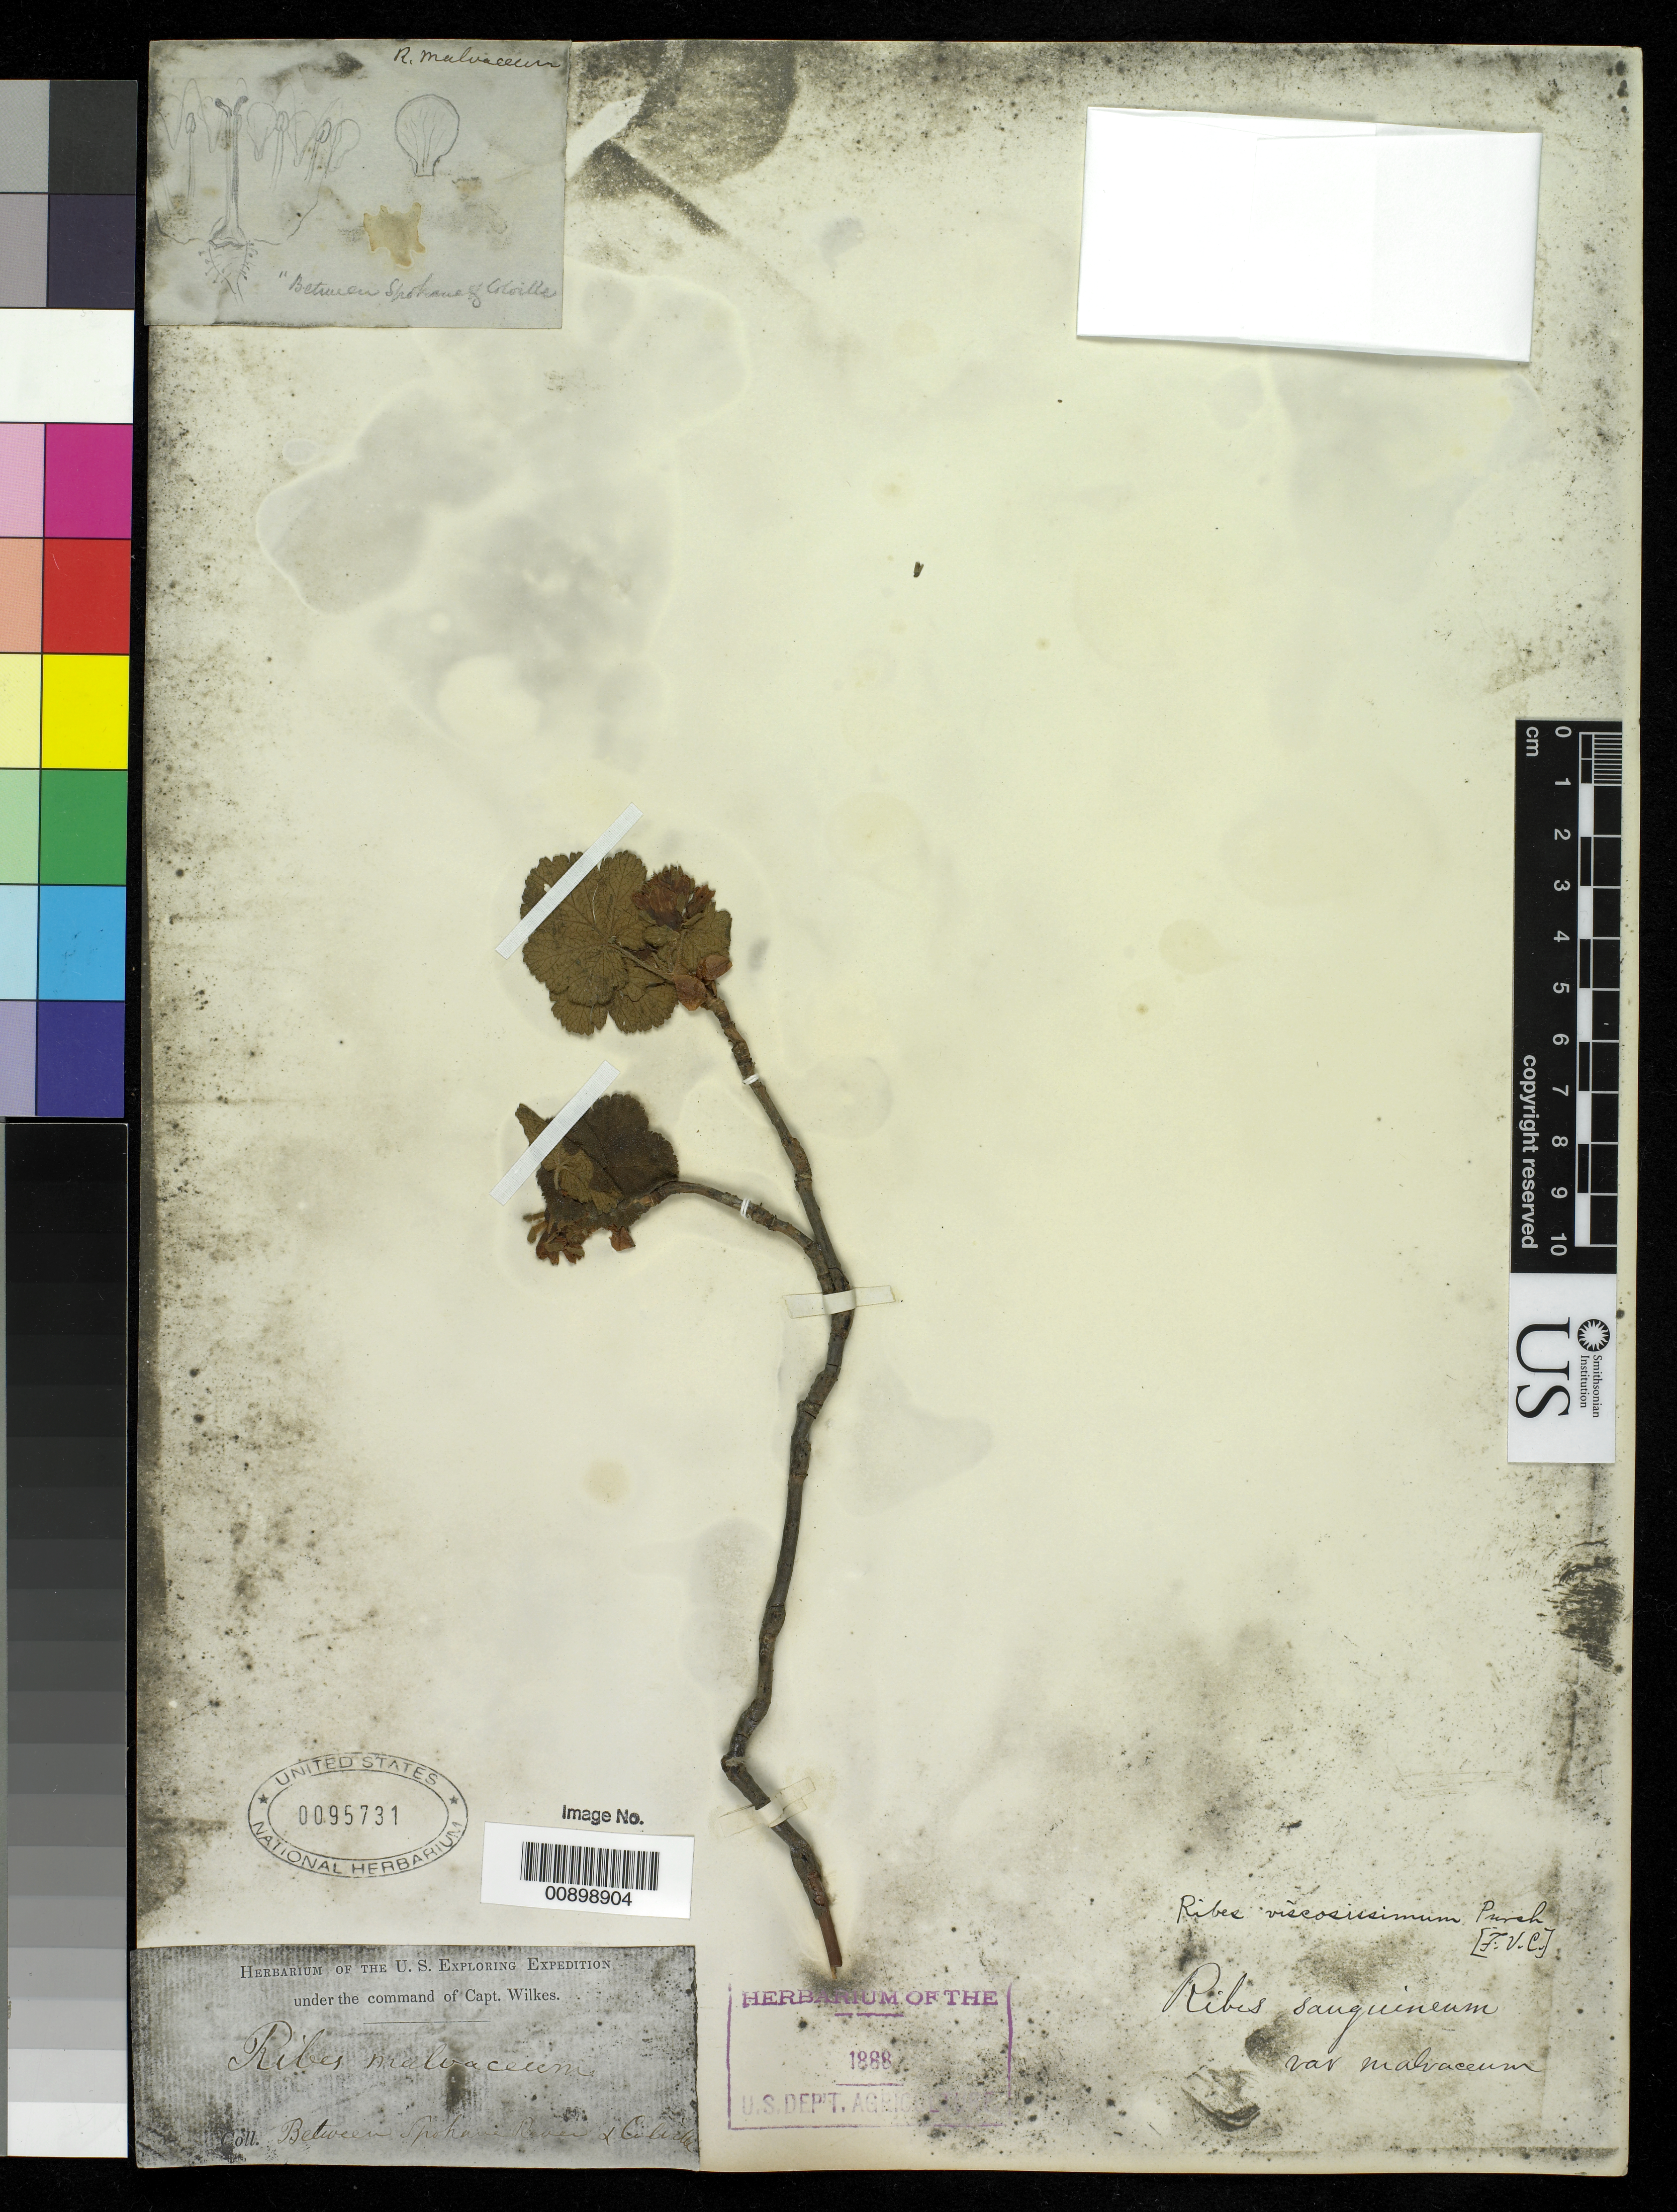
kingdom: Plantae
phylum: Tracheophyta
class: Magnoliopsida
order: Saxifragales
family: Grossulariaceae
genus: Ribes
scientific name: Ribes viscosissimum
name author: Pursh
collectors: Wilkes Explor. Exped.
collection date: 1838/1842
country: United States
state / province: Washington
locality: Between Spokane River and ????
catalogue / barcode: US 95731